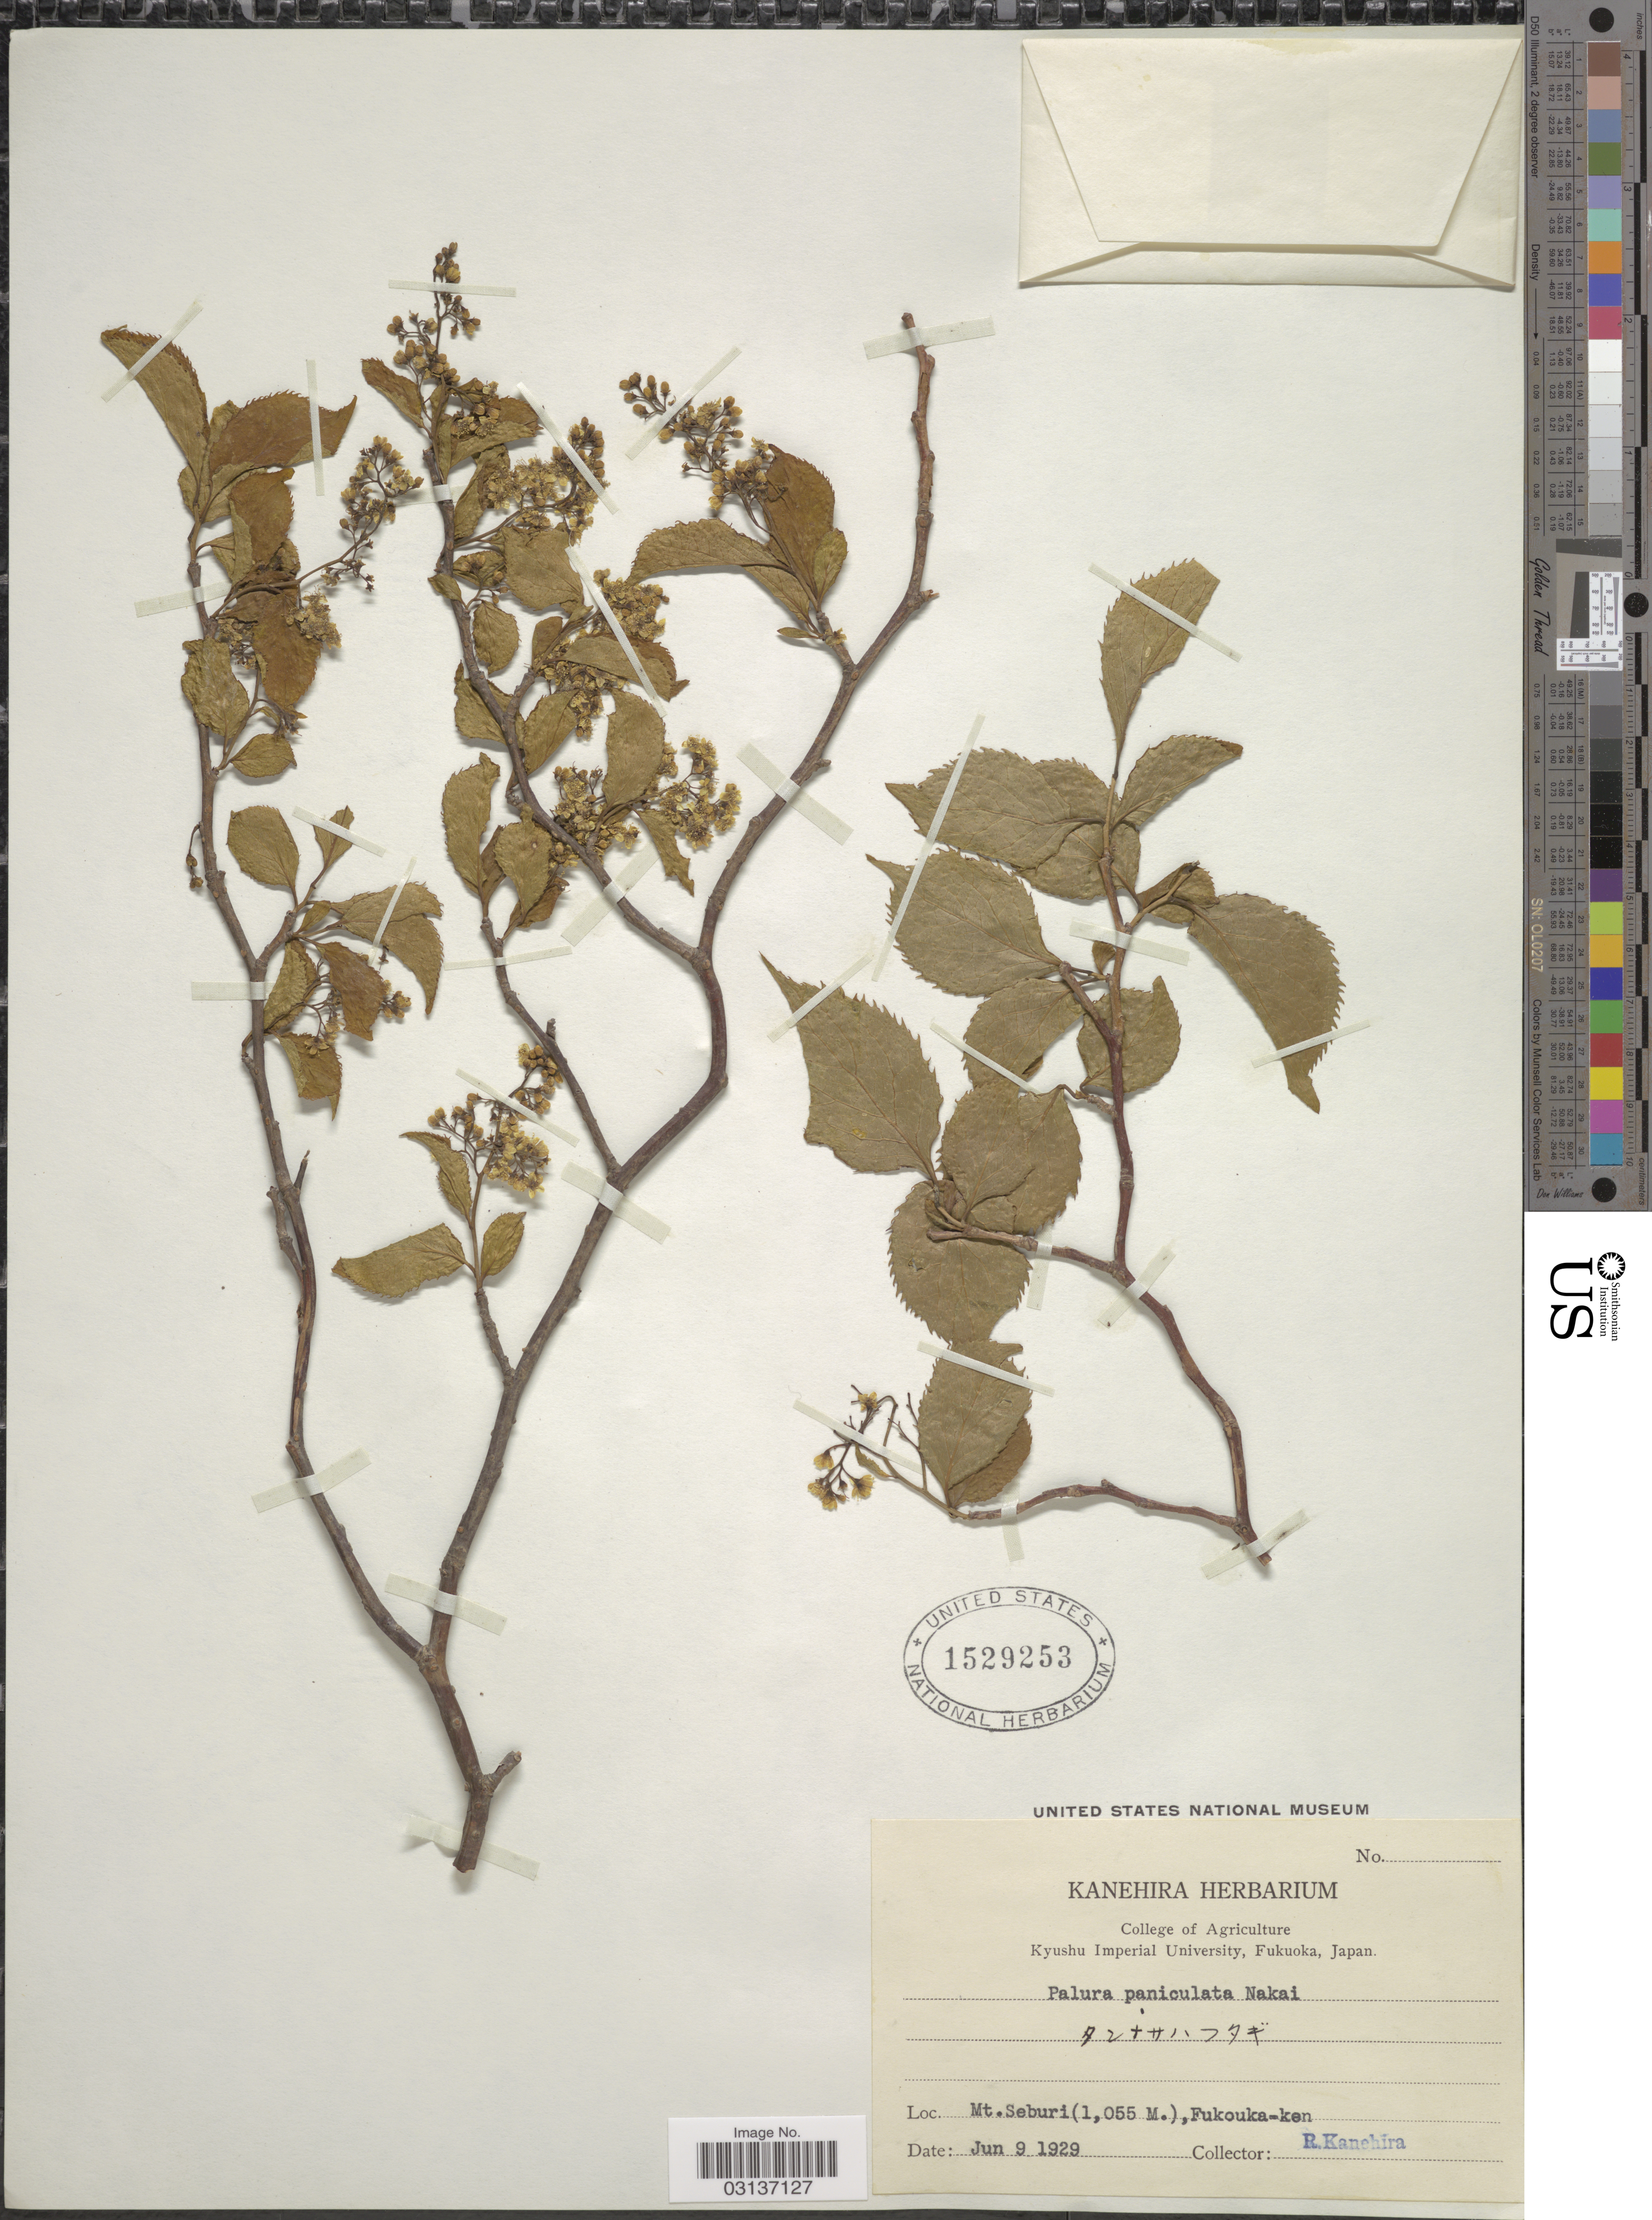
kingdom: Plantae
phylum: Tracheophyta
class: Magnoliopsida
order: Ericales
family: Symplocaceae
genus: Symplocos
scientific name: Symplocos paniculata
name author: Miq.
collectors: R. Kanehira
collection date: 1929-06-09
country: Japan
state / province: Hukuoka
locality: Mt. Seburi, Fukouka-ken.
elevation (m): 1055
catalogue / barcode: US 1529253